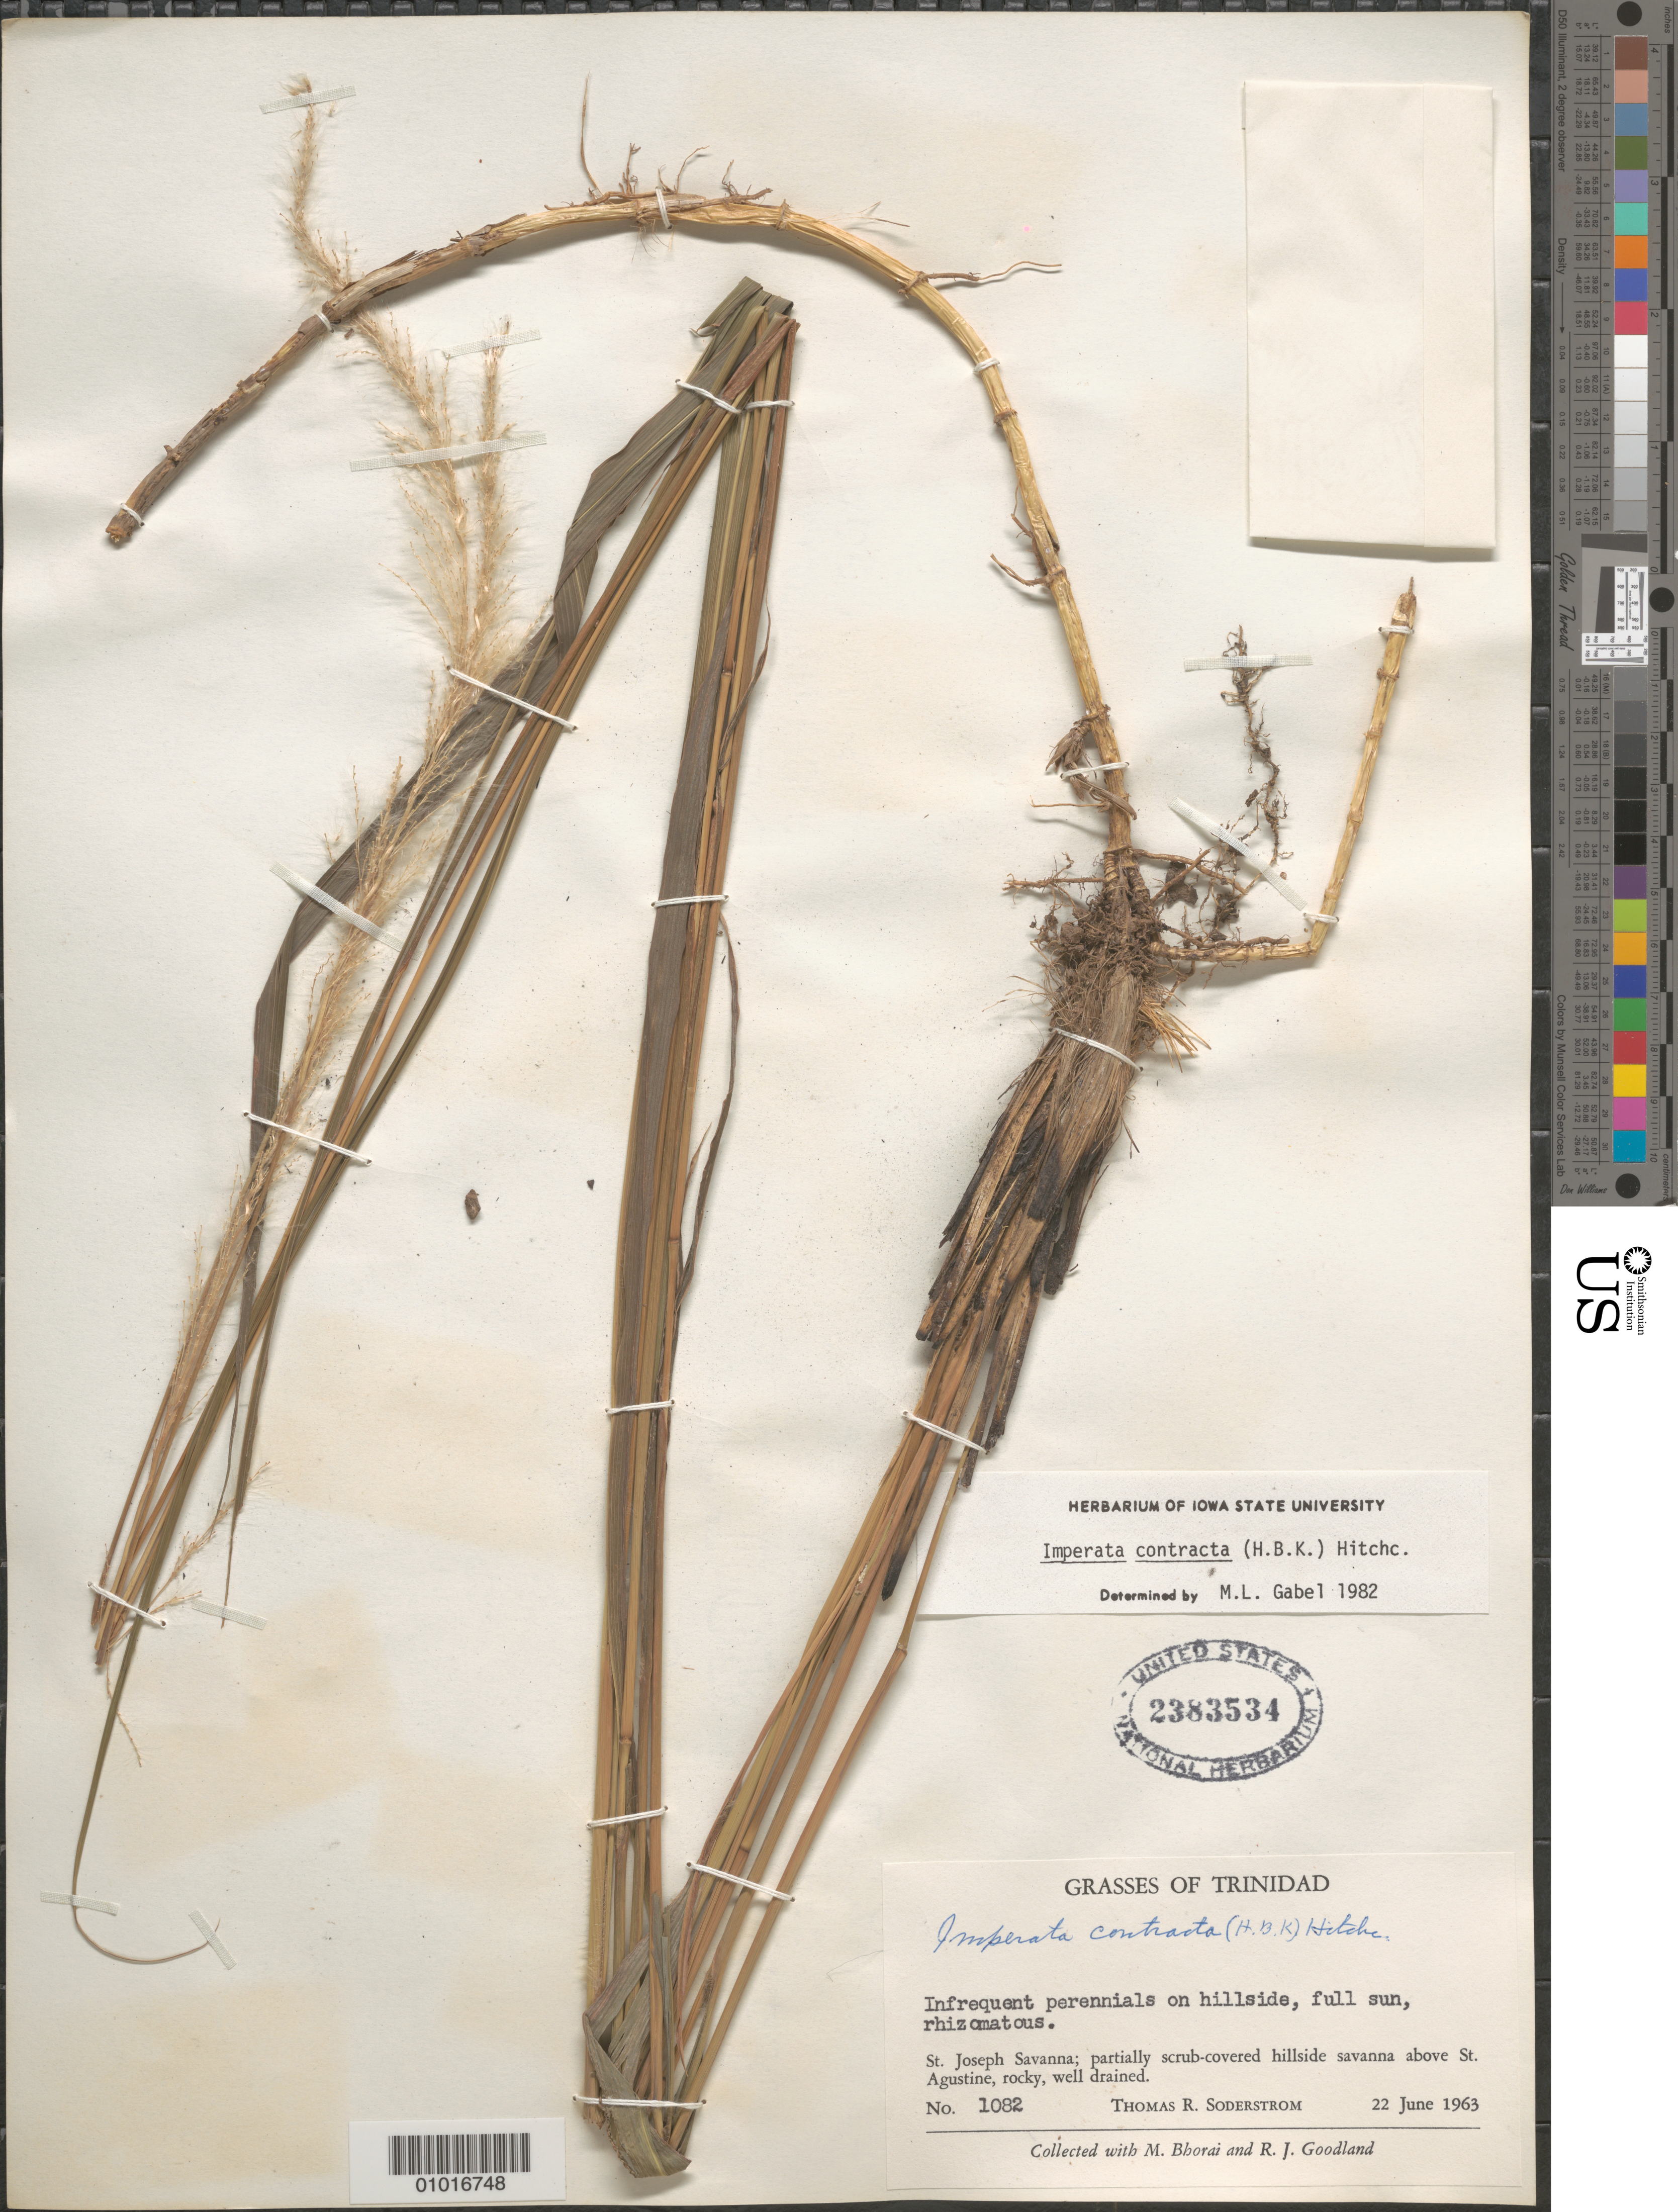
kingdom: Plantae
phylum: Tracheophyta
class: Liliopsida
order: Poales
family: Poaceae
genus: Imperata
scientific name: Imperata contracta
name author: (Kunth) Hitchc.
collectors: T. R. Soderstrom, M. Bhorai & R. Goodland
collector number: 1082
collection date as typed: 22 Jun 1963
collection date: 1963-06-22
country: Trinidad and Tobago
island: Trinidad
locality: St. Joseph Savannah; partially sub-covered hillside savannah above St. Agustine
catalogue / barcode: US 2383534